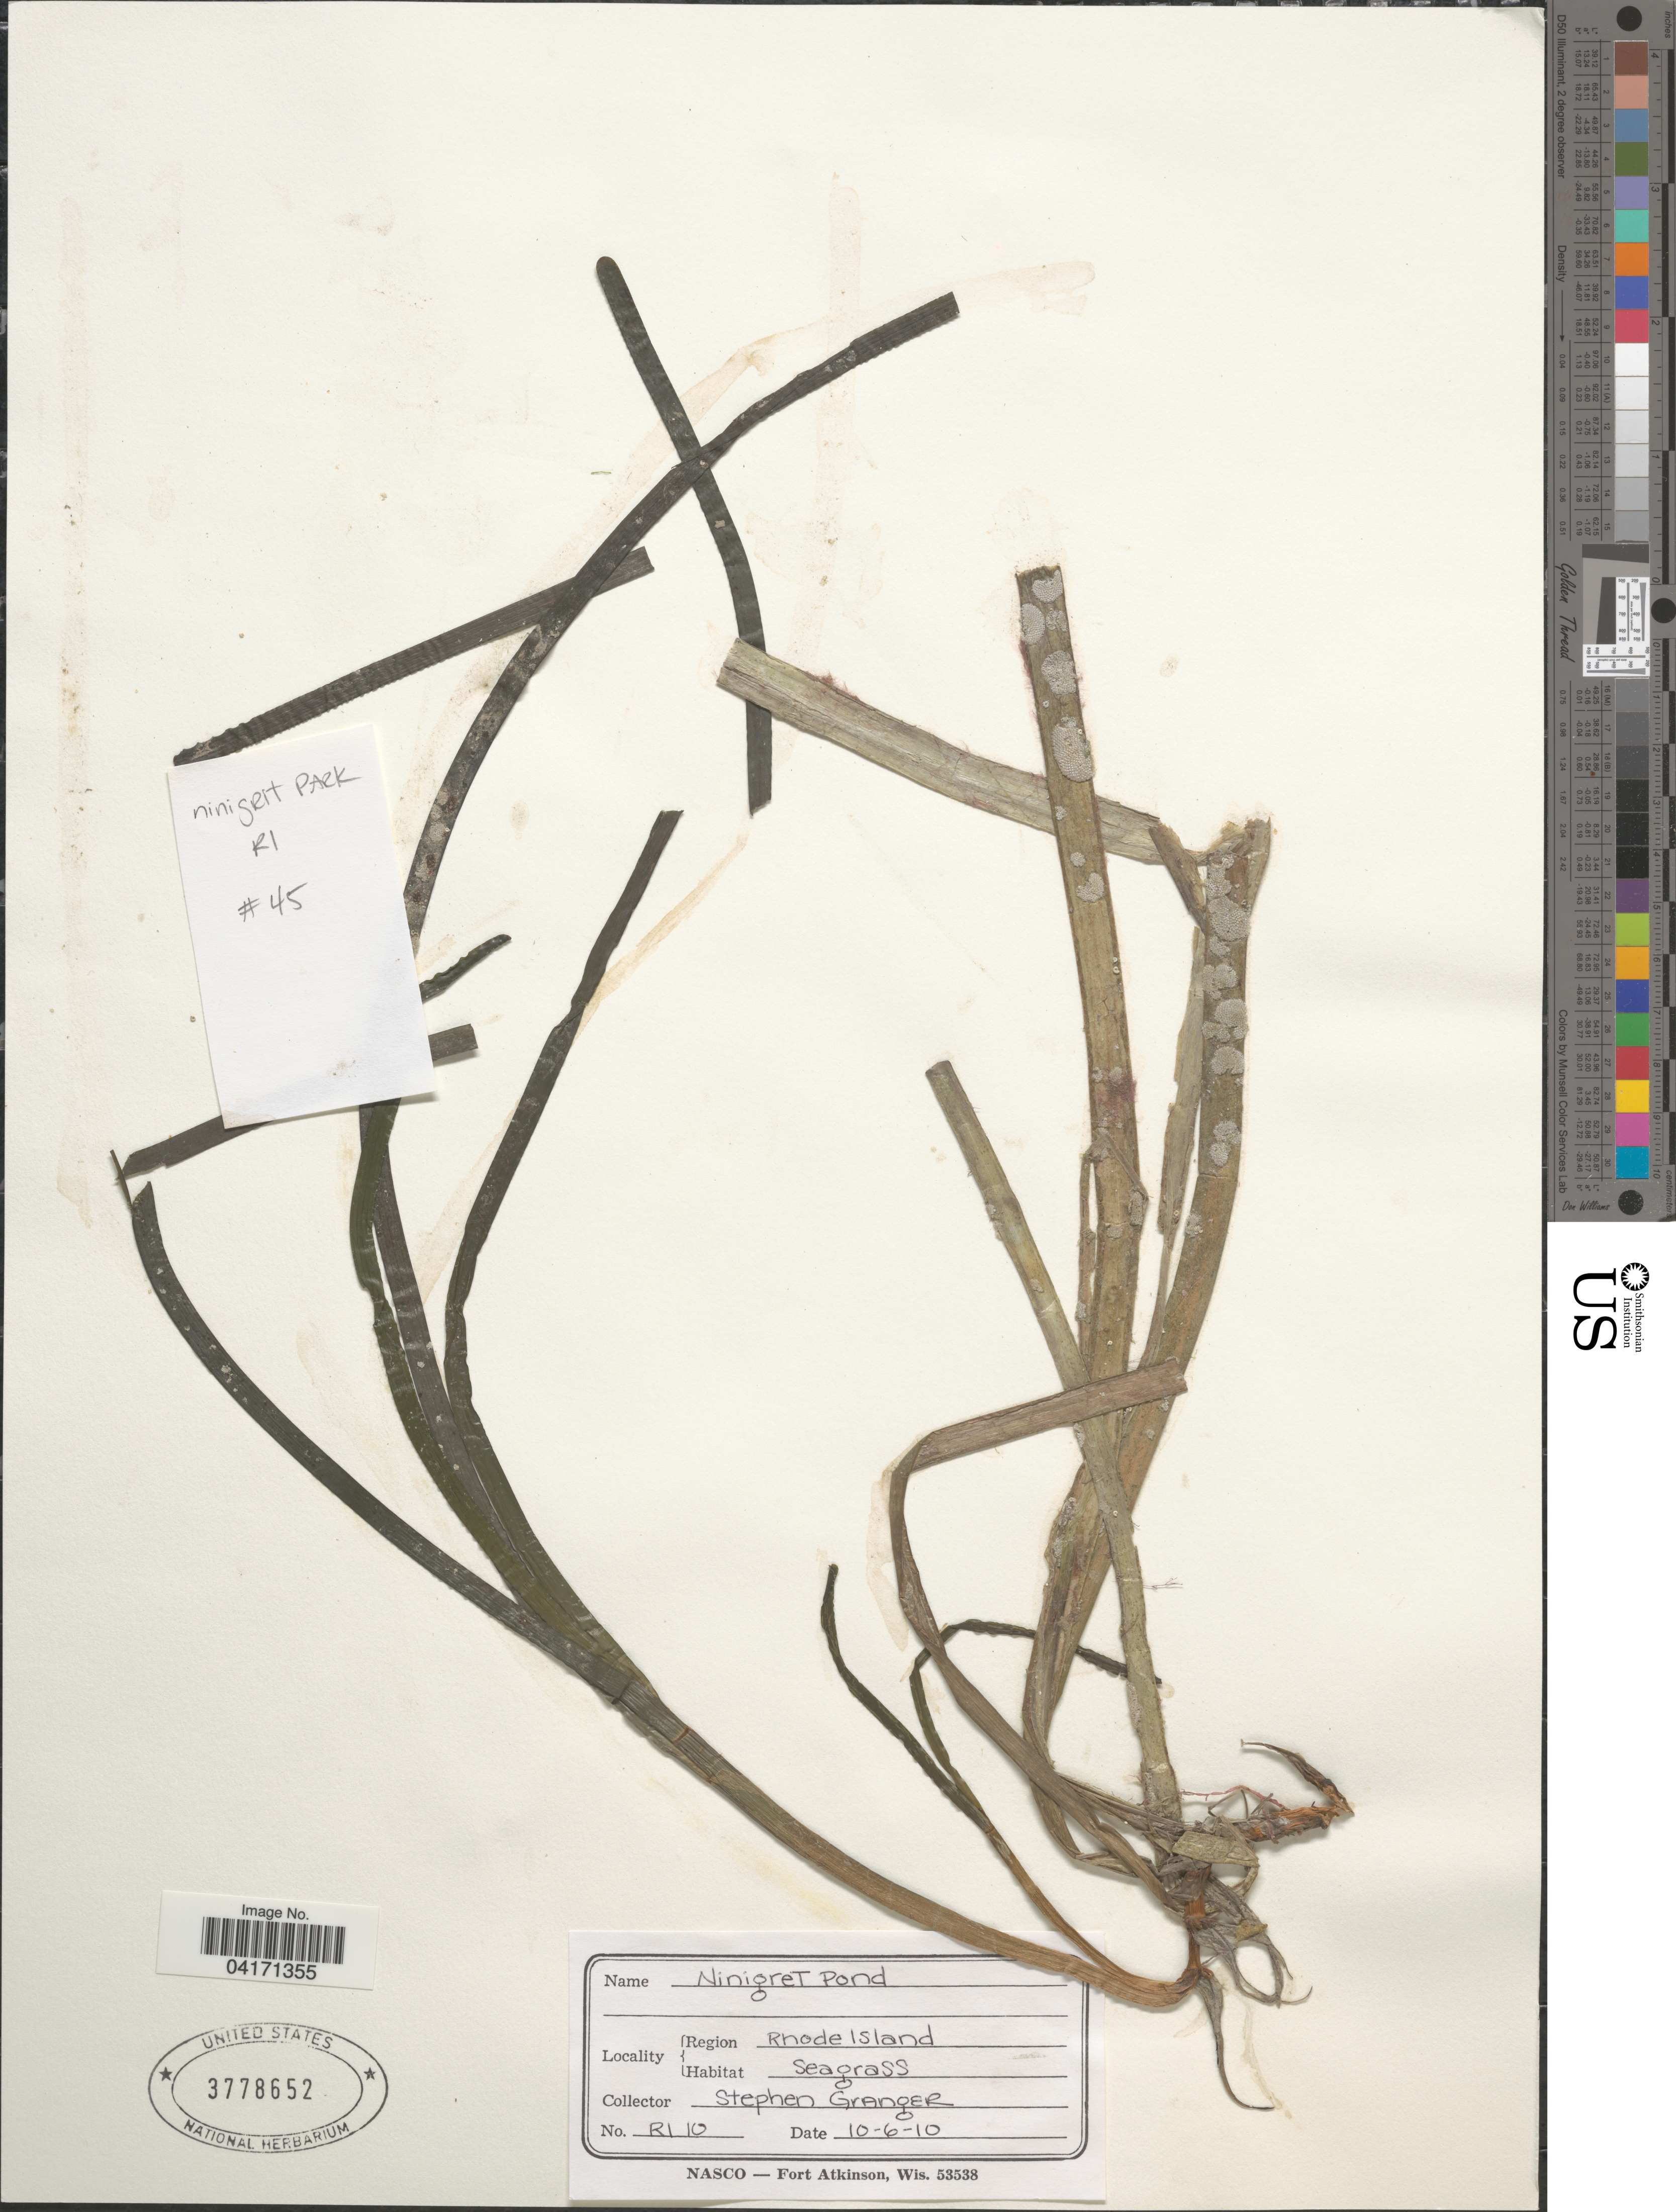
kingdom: Plantae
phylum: Tracheophyta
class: Liliopsida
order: Alismatales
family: Zosteraceae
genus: Zostera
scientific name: Zostera marina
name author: L.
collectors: S. Granger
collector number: RI10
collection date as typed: Transcribed d/m/y: 6/10/10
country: United States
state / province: Rhode Island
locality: Ninigret Pond. Region Rhode Island.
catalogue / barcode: US 3778652